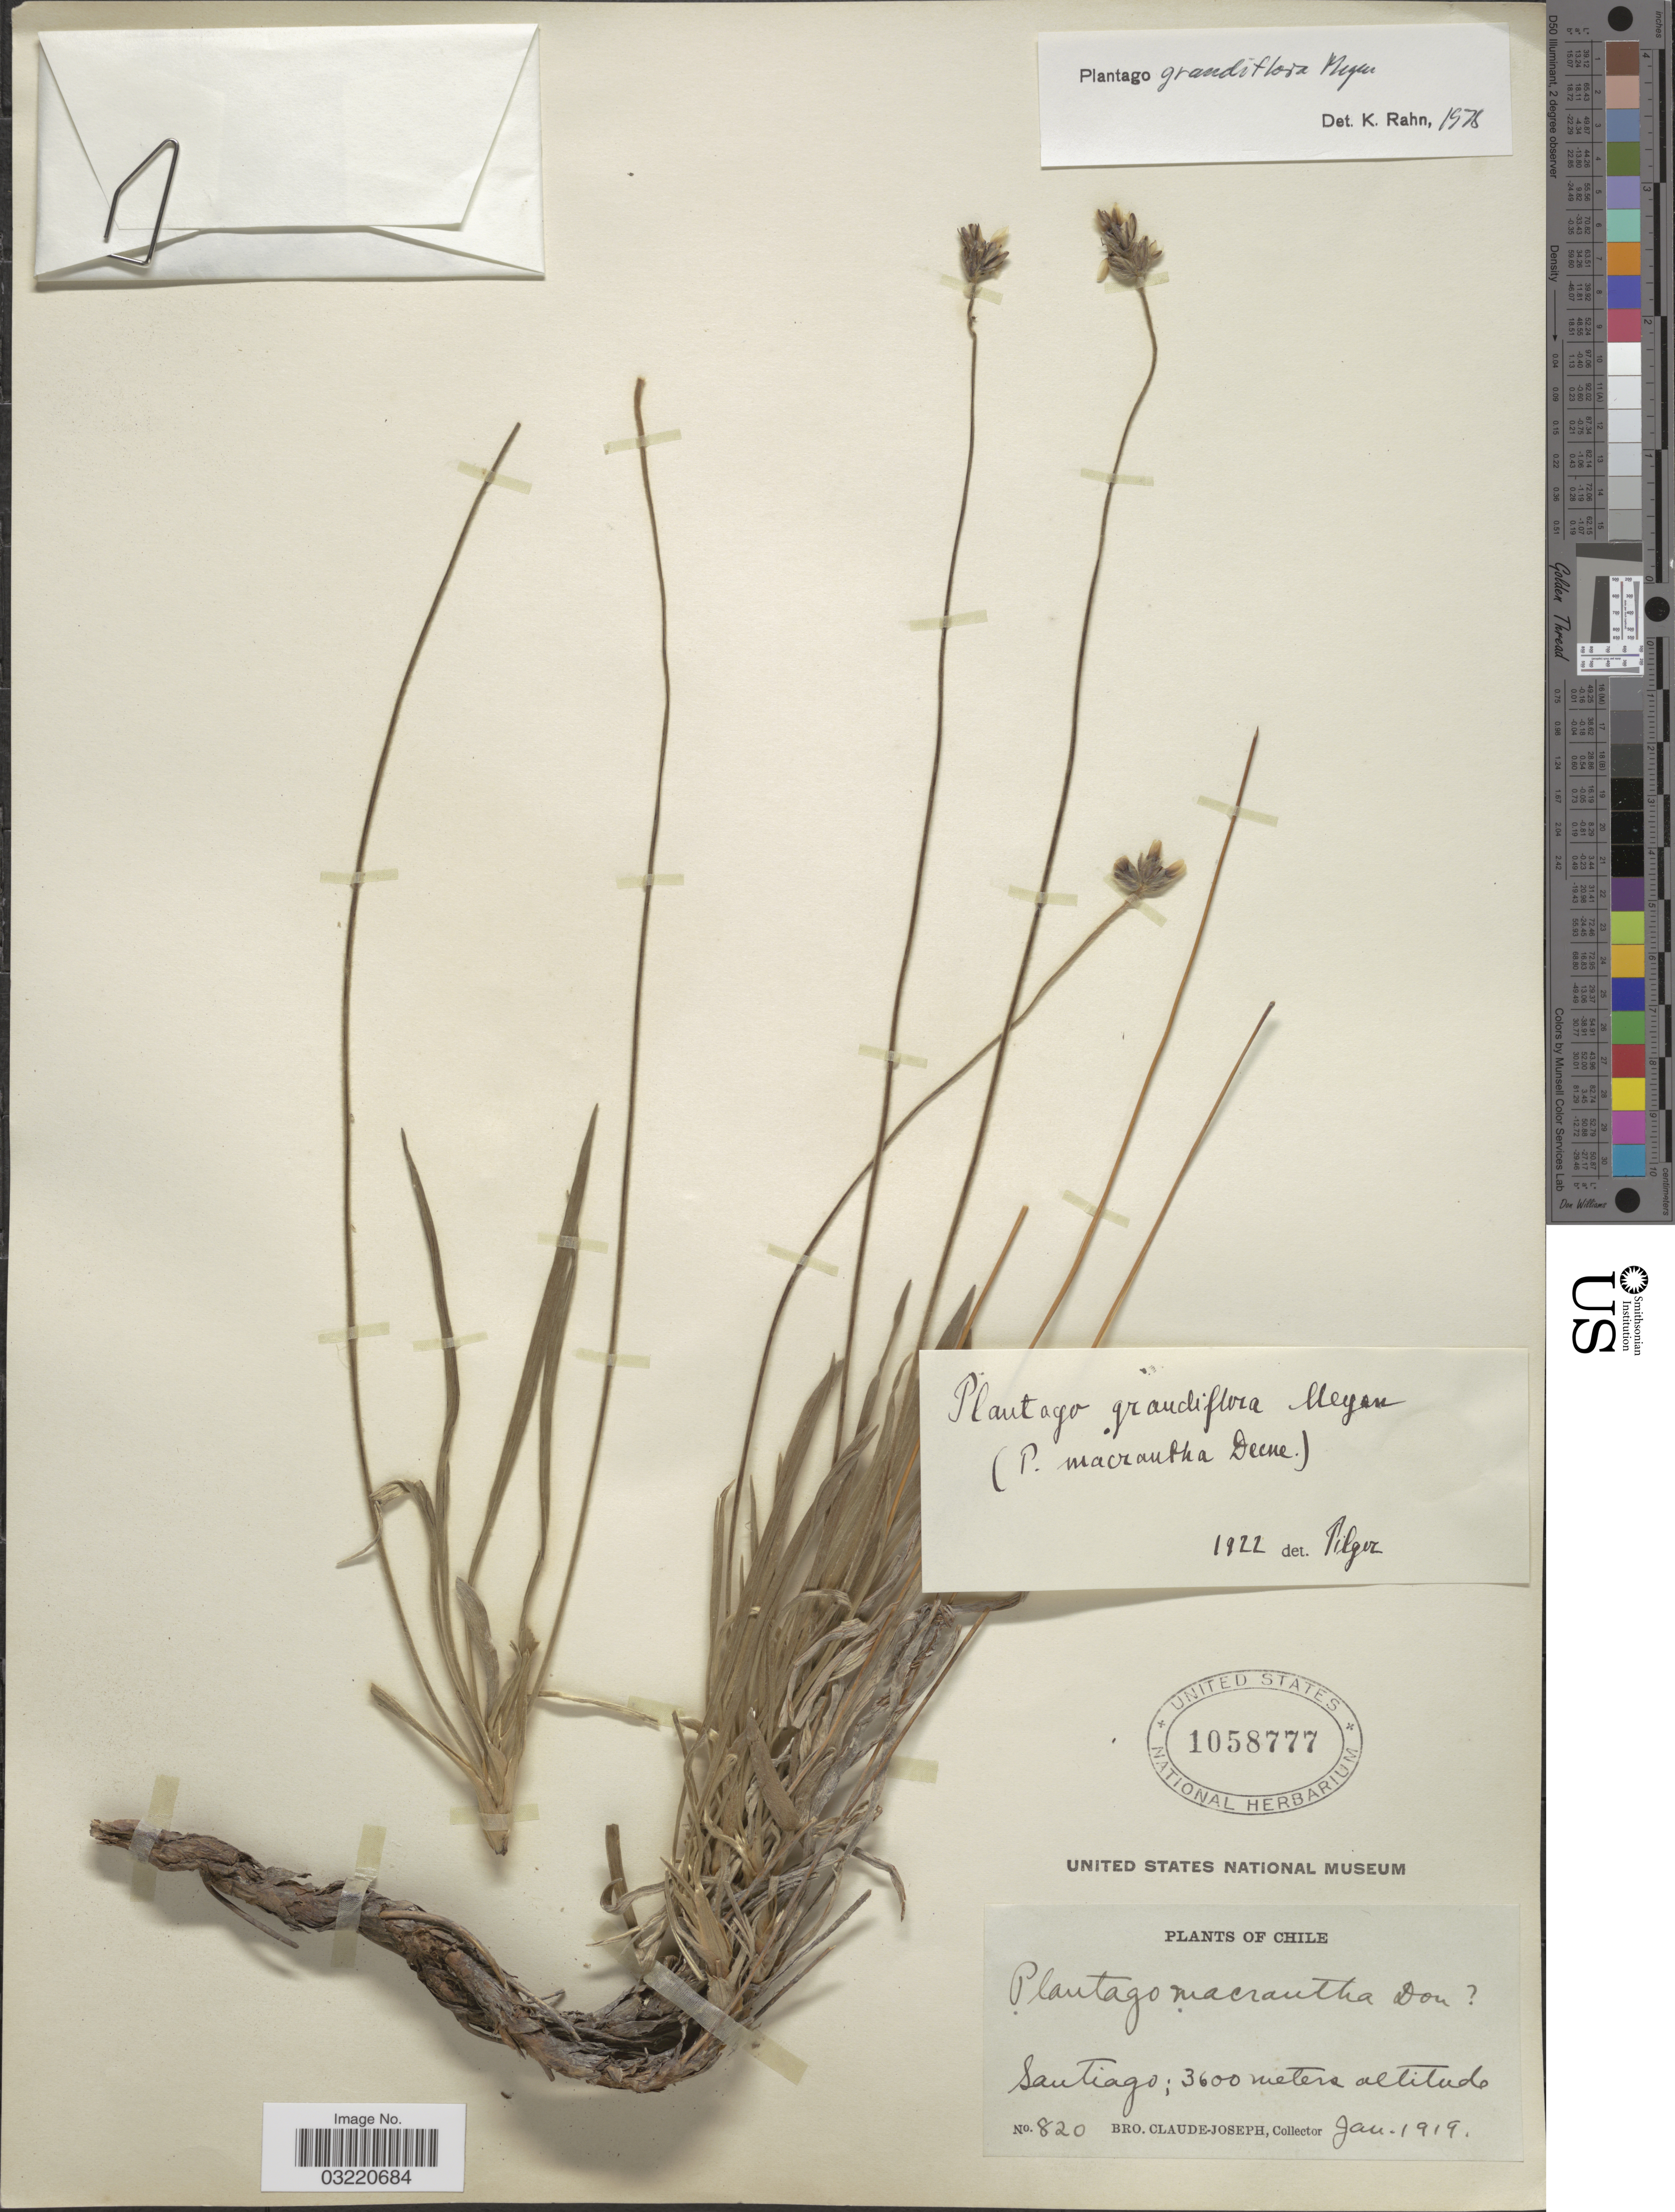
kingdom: Plantae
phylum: Tracheophyta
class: Magnoliopsida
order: Lamiales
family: Plantaginaceae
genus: Plantago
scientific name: Plantago grandiflora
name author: Meyen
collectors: Bro. Claude-Joseph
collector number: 820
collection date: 1919-01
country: Chile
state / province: Región Metropolitana (RM)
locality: Santiago.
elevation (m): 3600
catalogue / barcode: US 1058777